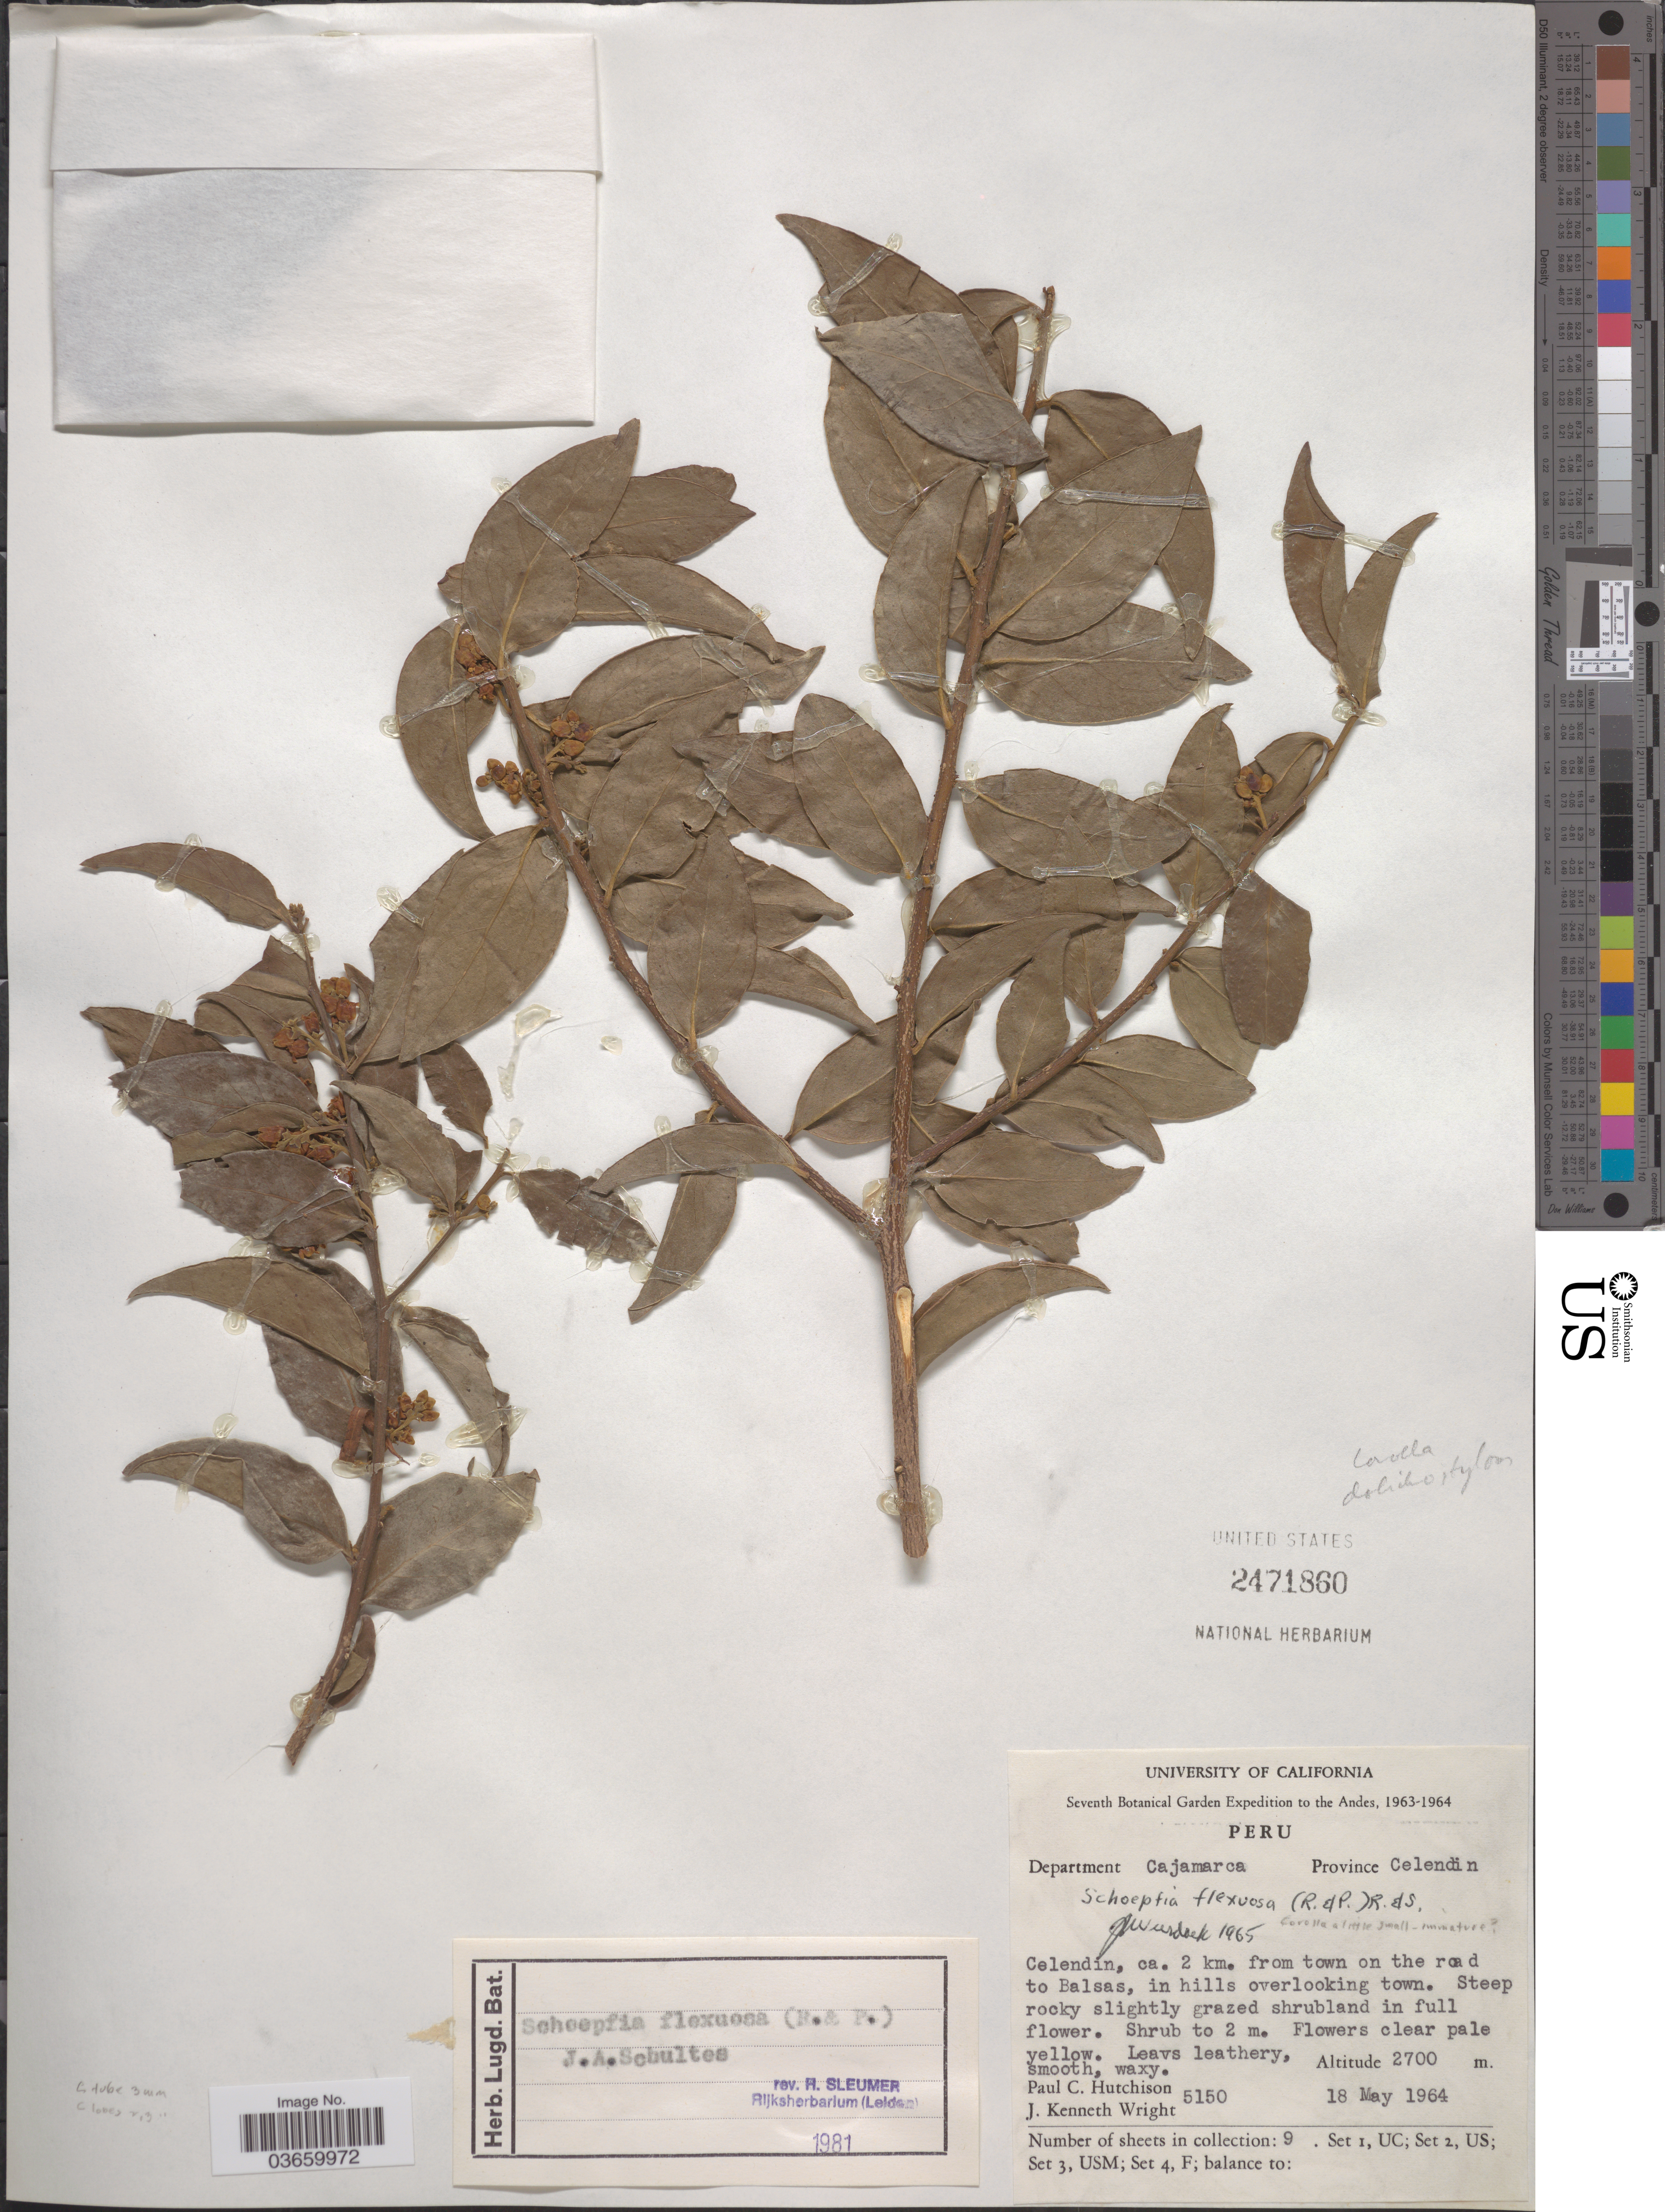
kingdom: Plantae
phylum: Tracheophyta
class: Magnoliopsida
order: Santalales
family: Schoepfiaceae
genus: Schoepfia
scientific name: Schoepfia flexuosa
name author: Roem. & Schult.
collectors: P. C. Hutchison & J. K. Wright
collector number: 5150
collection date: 1964-05-18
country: Peru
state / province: Cajamarca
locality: The Andes. Department Cajamarca, Province Celendin. Celendin, ca. 2 km. from town on the road to Balsas, in hills overlooking town.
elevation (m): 2700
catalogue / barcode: US 2471860